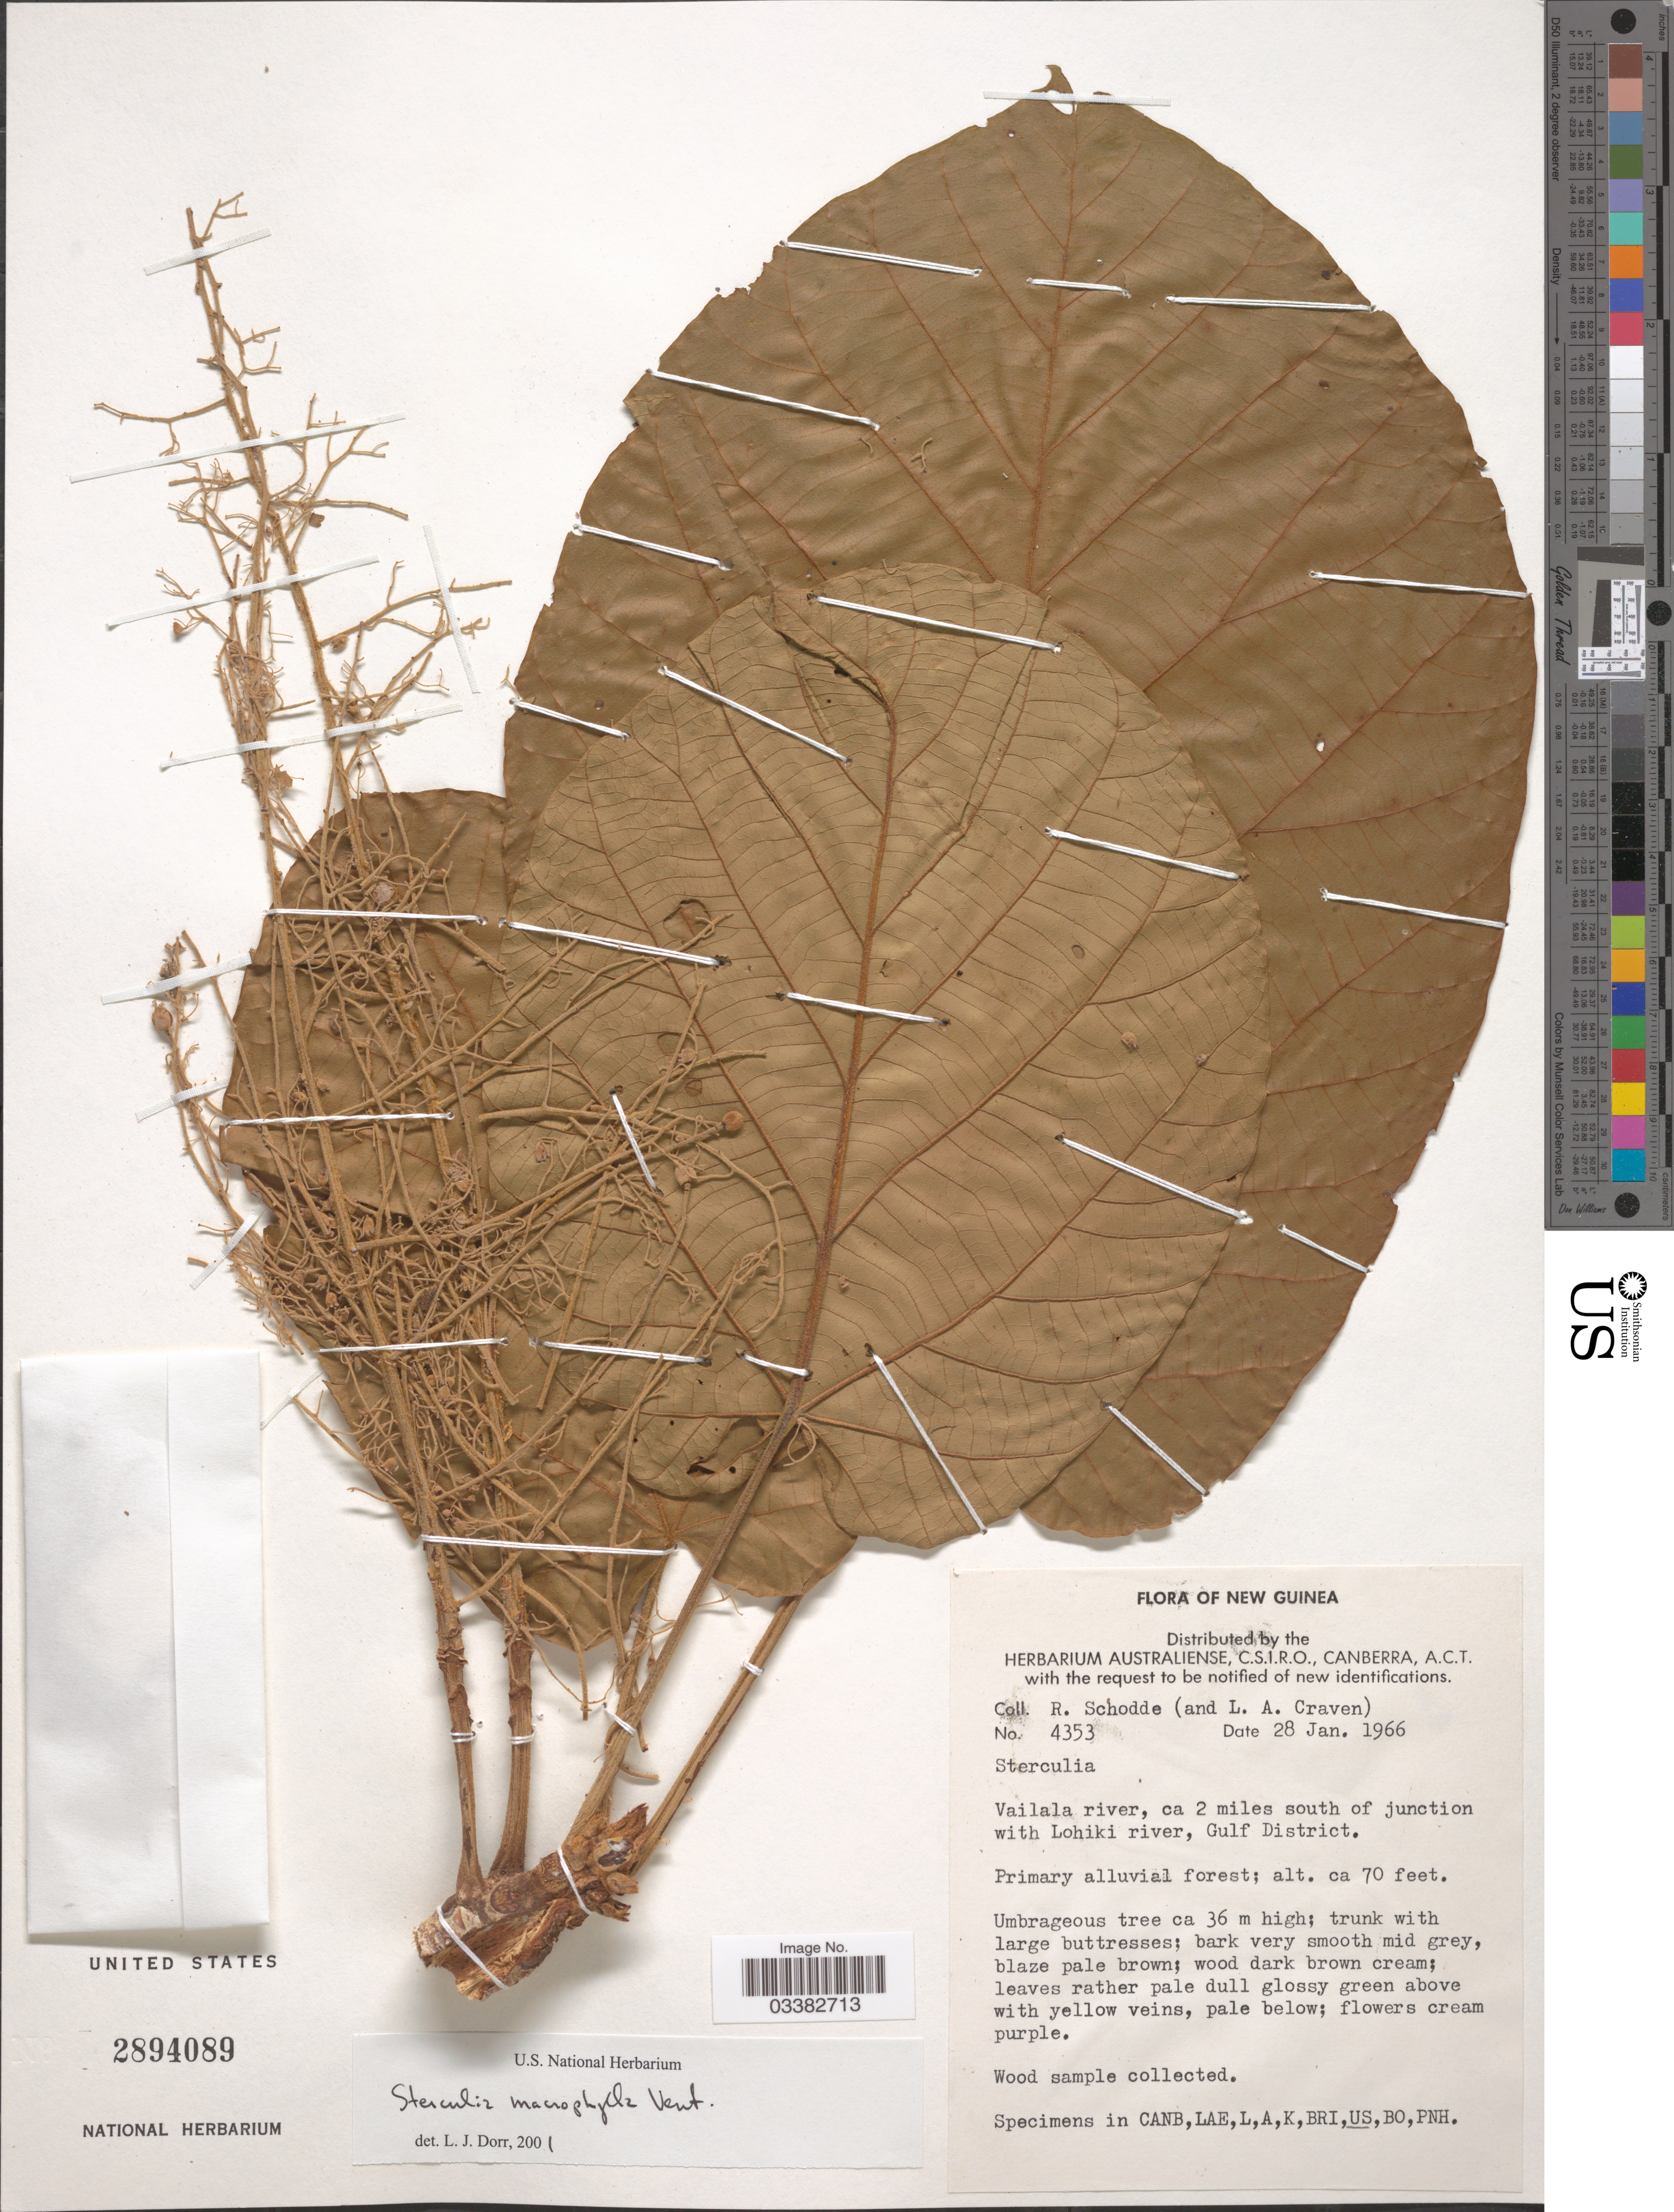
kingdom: Plantae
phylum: Tracheophyta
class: Magnoliopsida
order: Malvales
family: Malvaceae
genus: Sterculia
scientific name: Sterculia macrophylla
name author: Vent.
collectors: R. Schodde & L. A. Craven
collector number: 4353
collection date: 1966-01-28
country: Papua New Guinea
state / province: Gulf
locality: New Guinea. Vailala river, ca 2 miles south of junction with Lohiki, Gulf District.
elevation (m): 21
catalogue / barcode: US 2894089